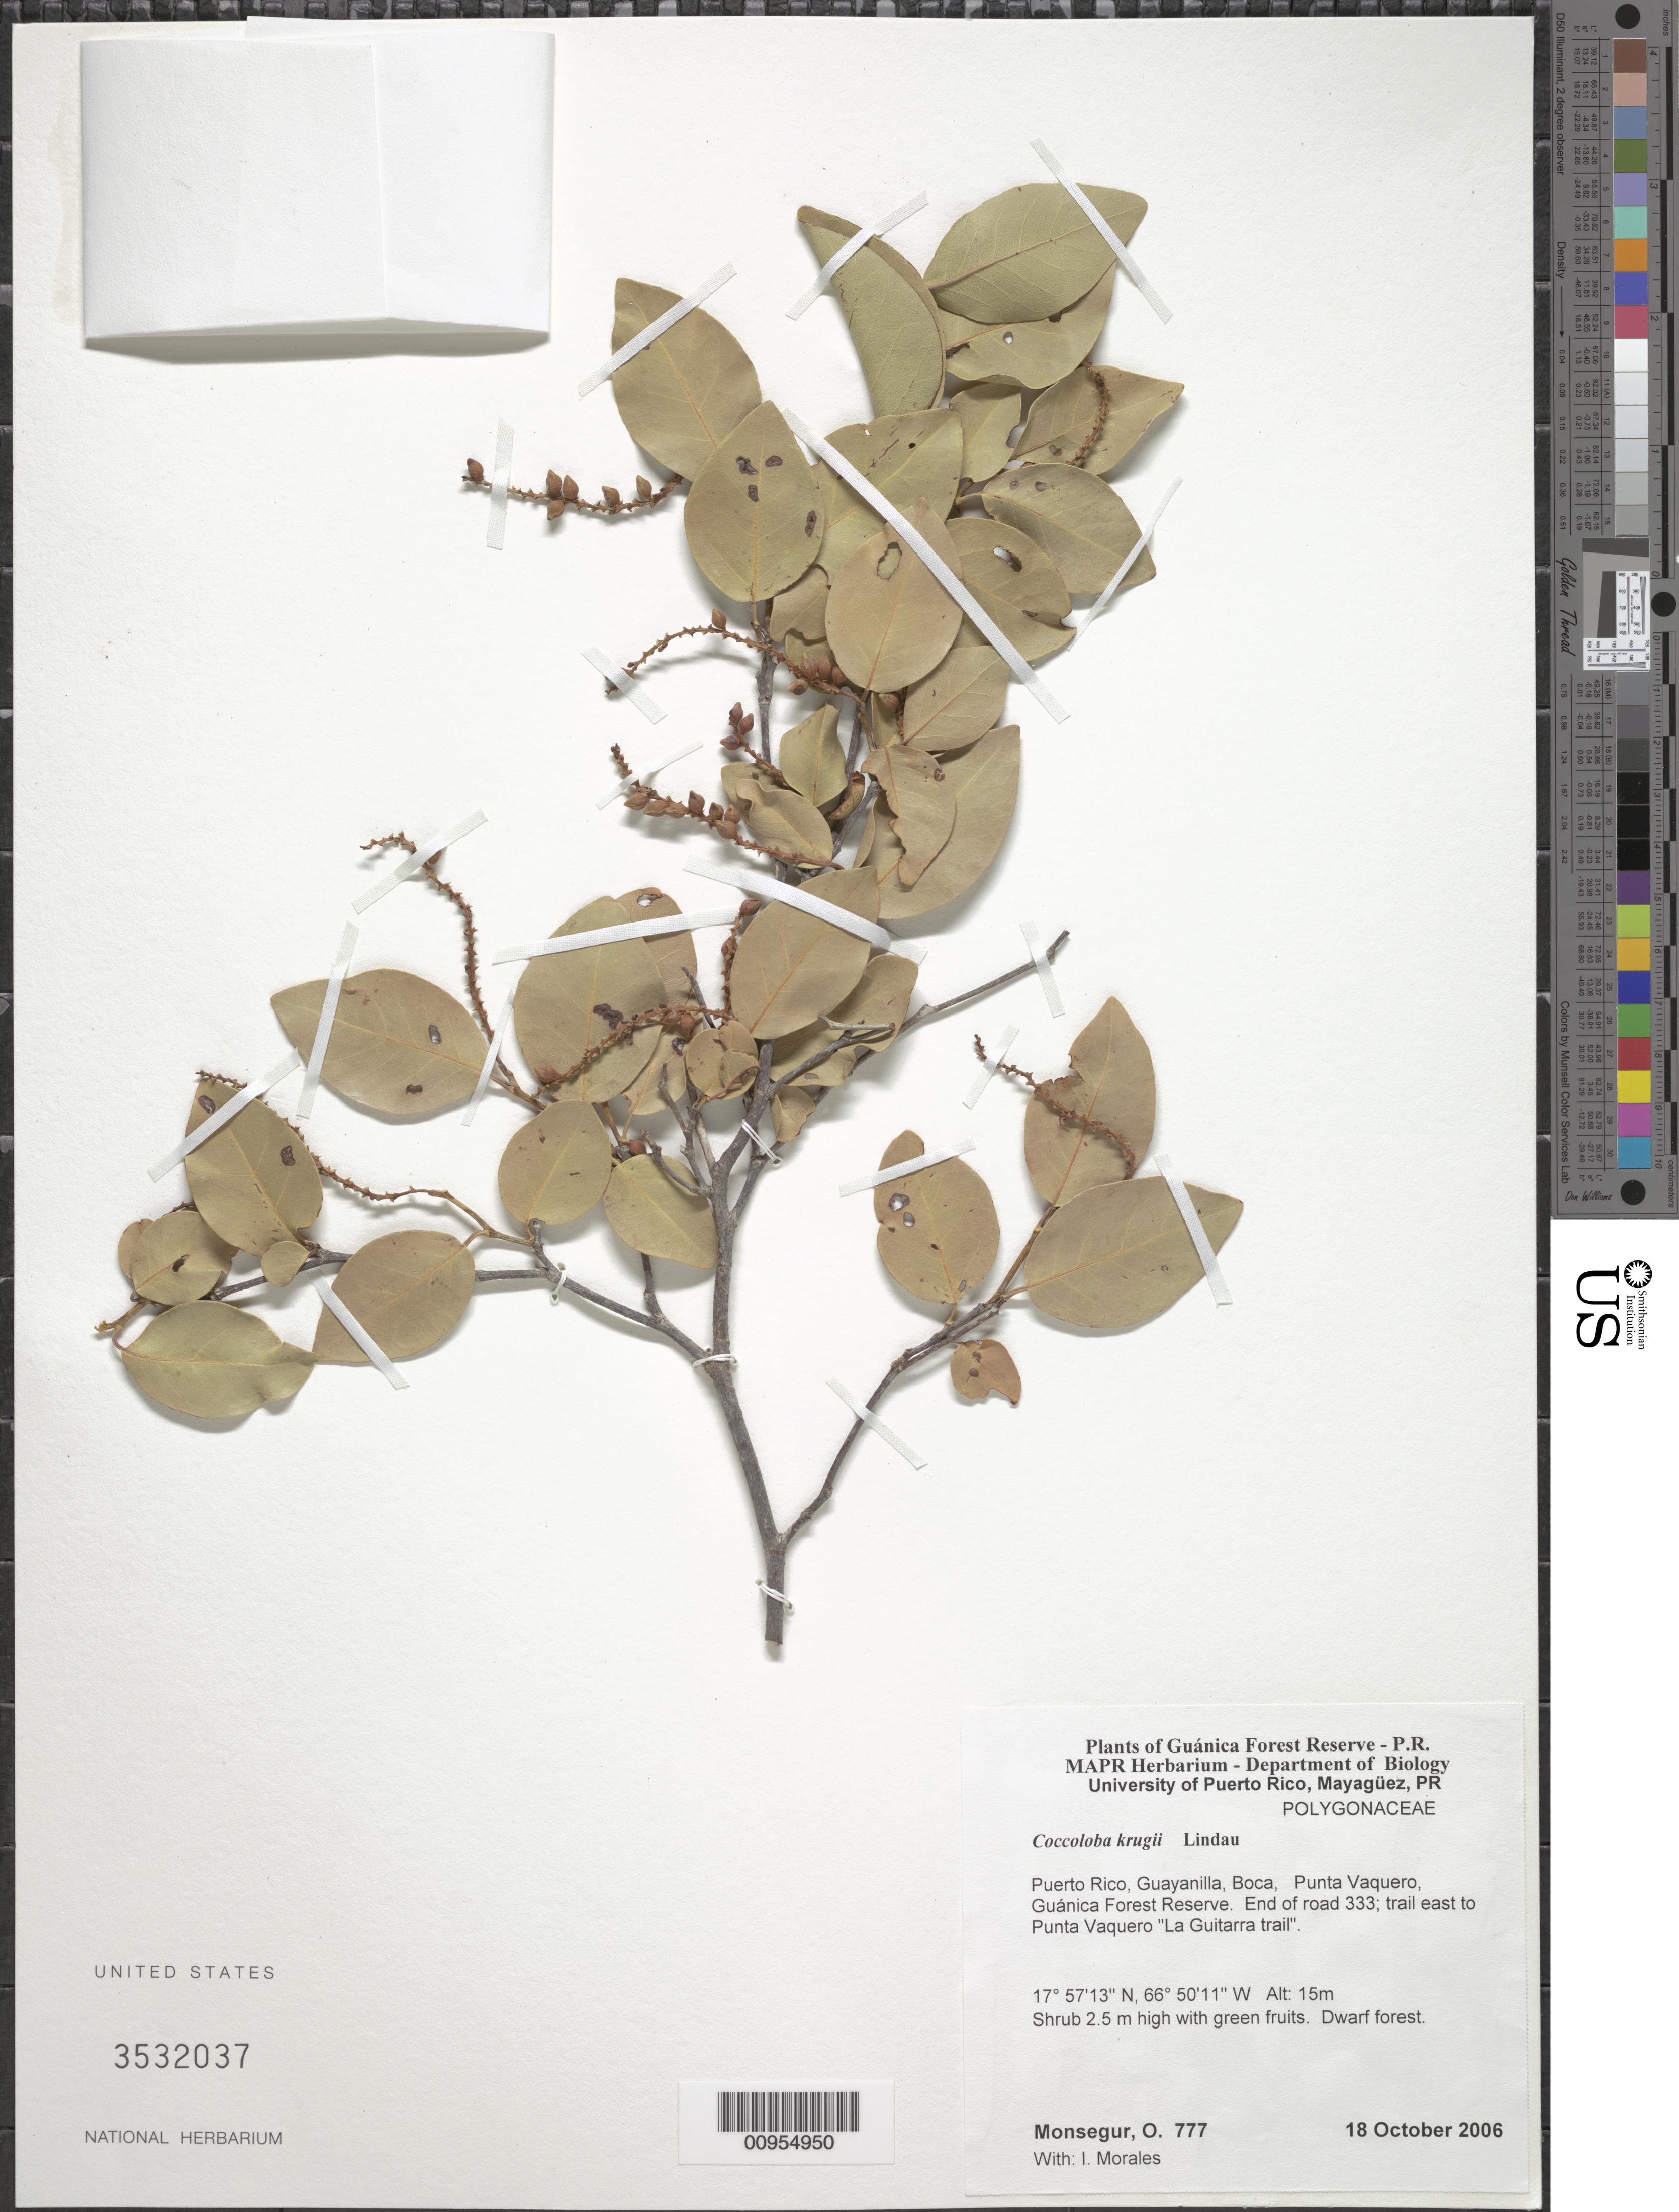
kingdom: Plantae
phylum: Tracheophyta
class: Magnoliopsida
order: Caryophyllales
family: Polygonaceae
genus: Coccoloba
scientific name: Coccoloba krugii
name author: Lindau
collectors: O. Monsegur & I. Morales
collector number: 777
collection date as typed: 18 Oct 2006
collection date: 2006-10-18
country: Puerto Rico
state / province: Guayanilla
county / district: Boca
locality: Guánica Forest Reserve. End of road 333; trail east to Punta Vaquero "La Guitarra trail".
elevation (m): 15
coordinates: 17.57127, 66.50105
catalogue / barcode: US 3532037